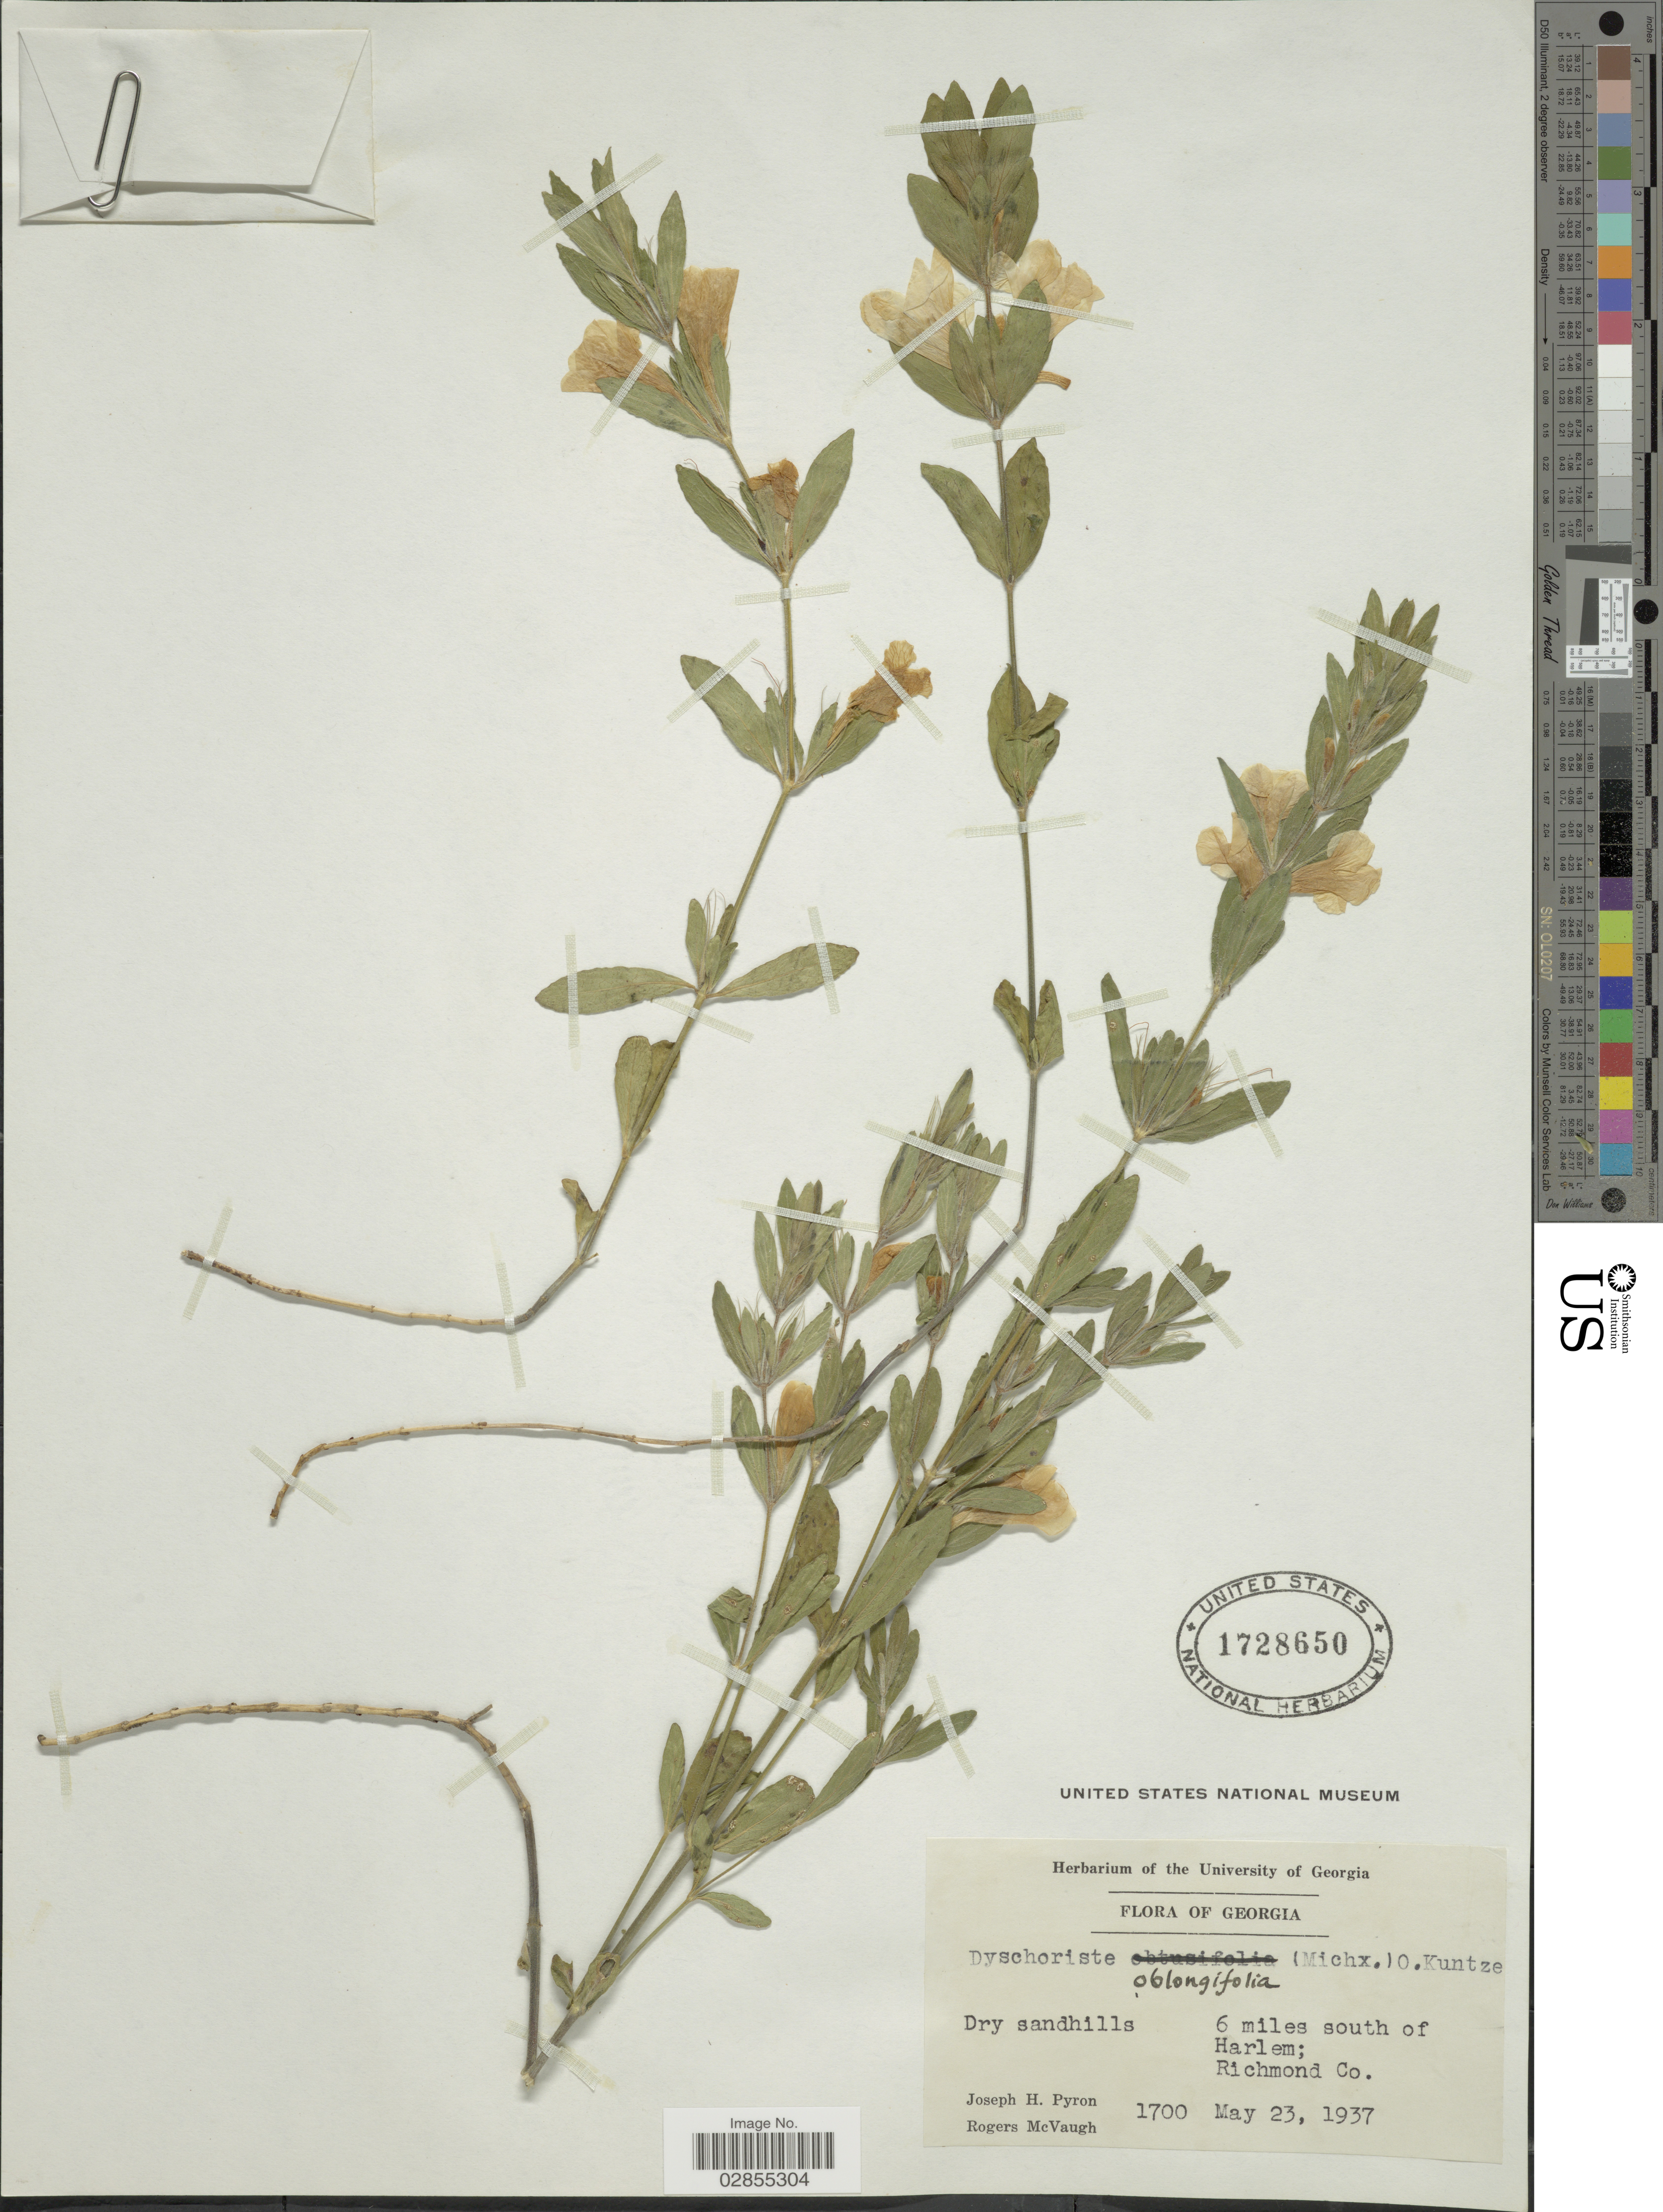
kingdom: Plantae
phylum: Tracheophyta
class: Magnoliopsida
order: Lamiales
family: Acanthaceae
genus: Dyschoriste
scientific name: Dyschoriste oblongifolia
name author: (Michx.) Kuntze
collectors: J. H. Pyron & R. McVaugh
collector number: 1700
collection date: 1937-05-23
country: United States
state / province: Georgia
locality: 6 miles south of Harlem; Richmond Co.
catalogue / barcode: US 1728650